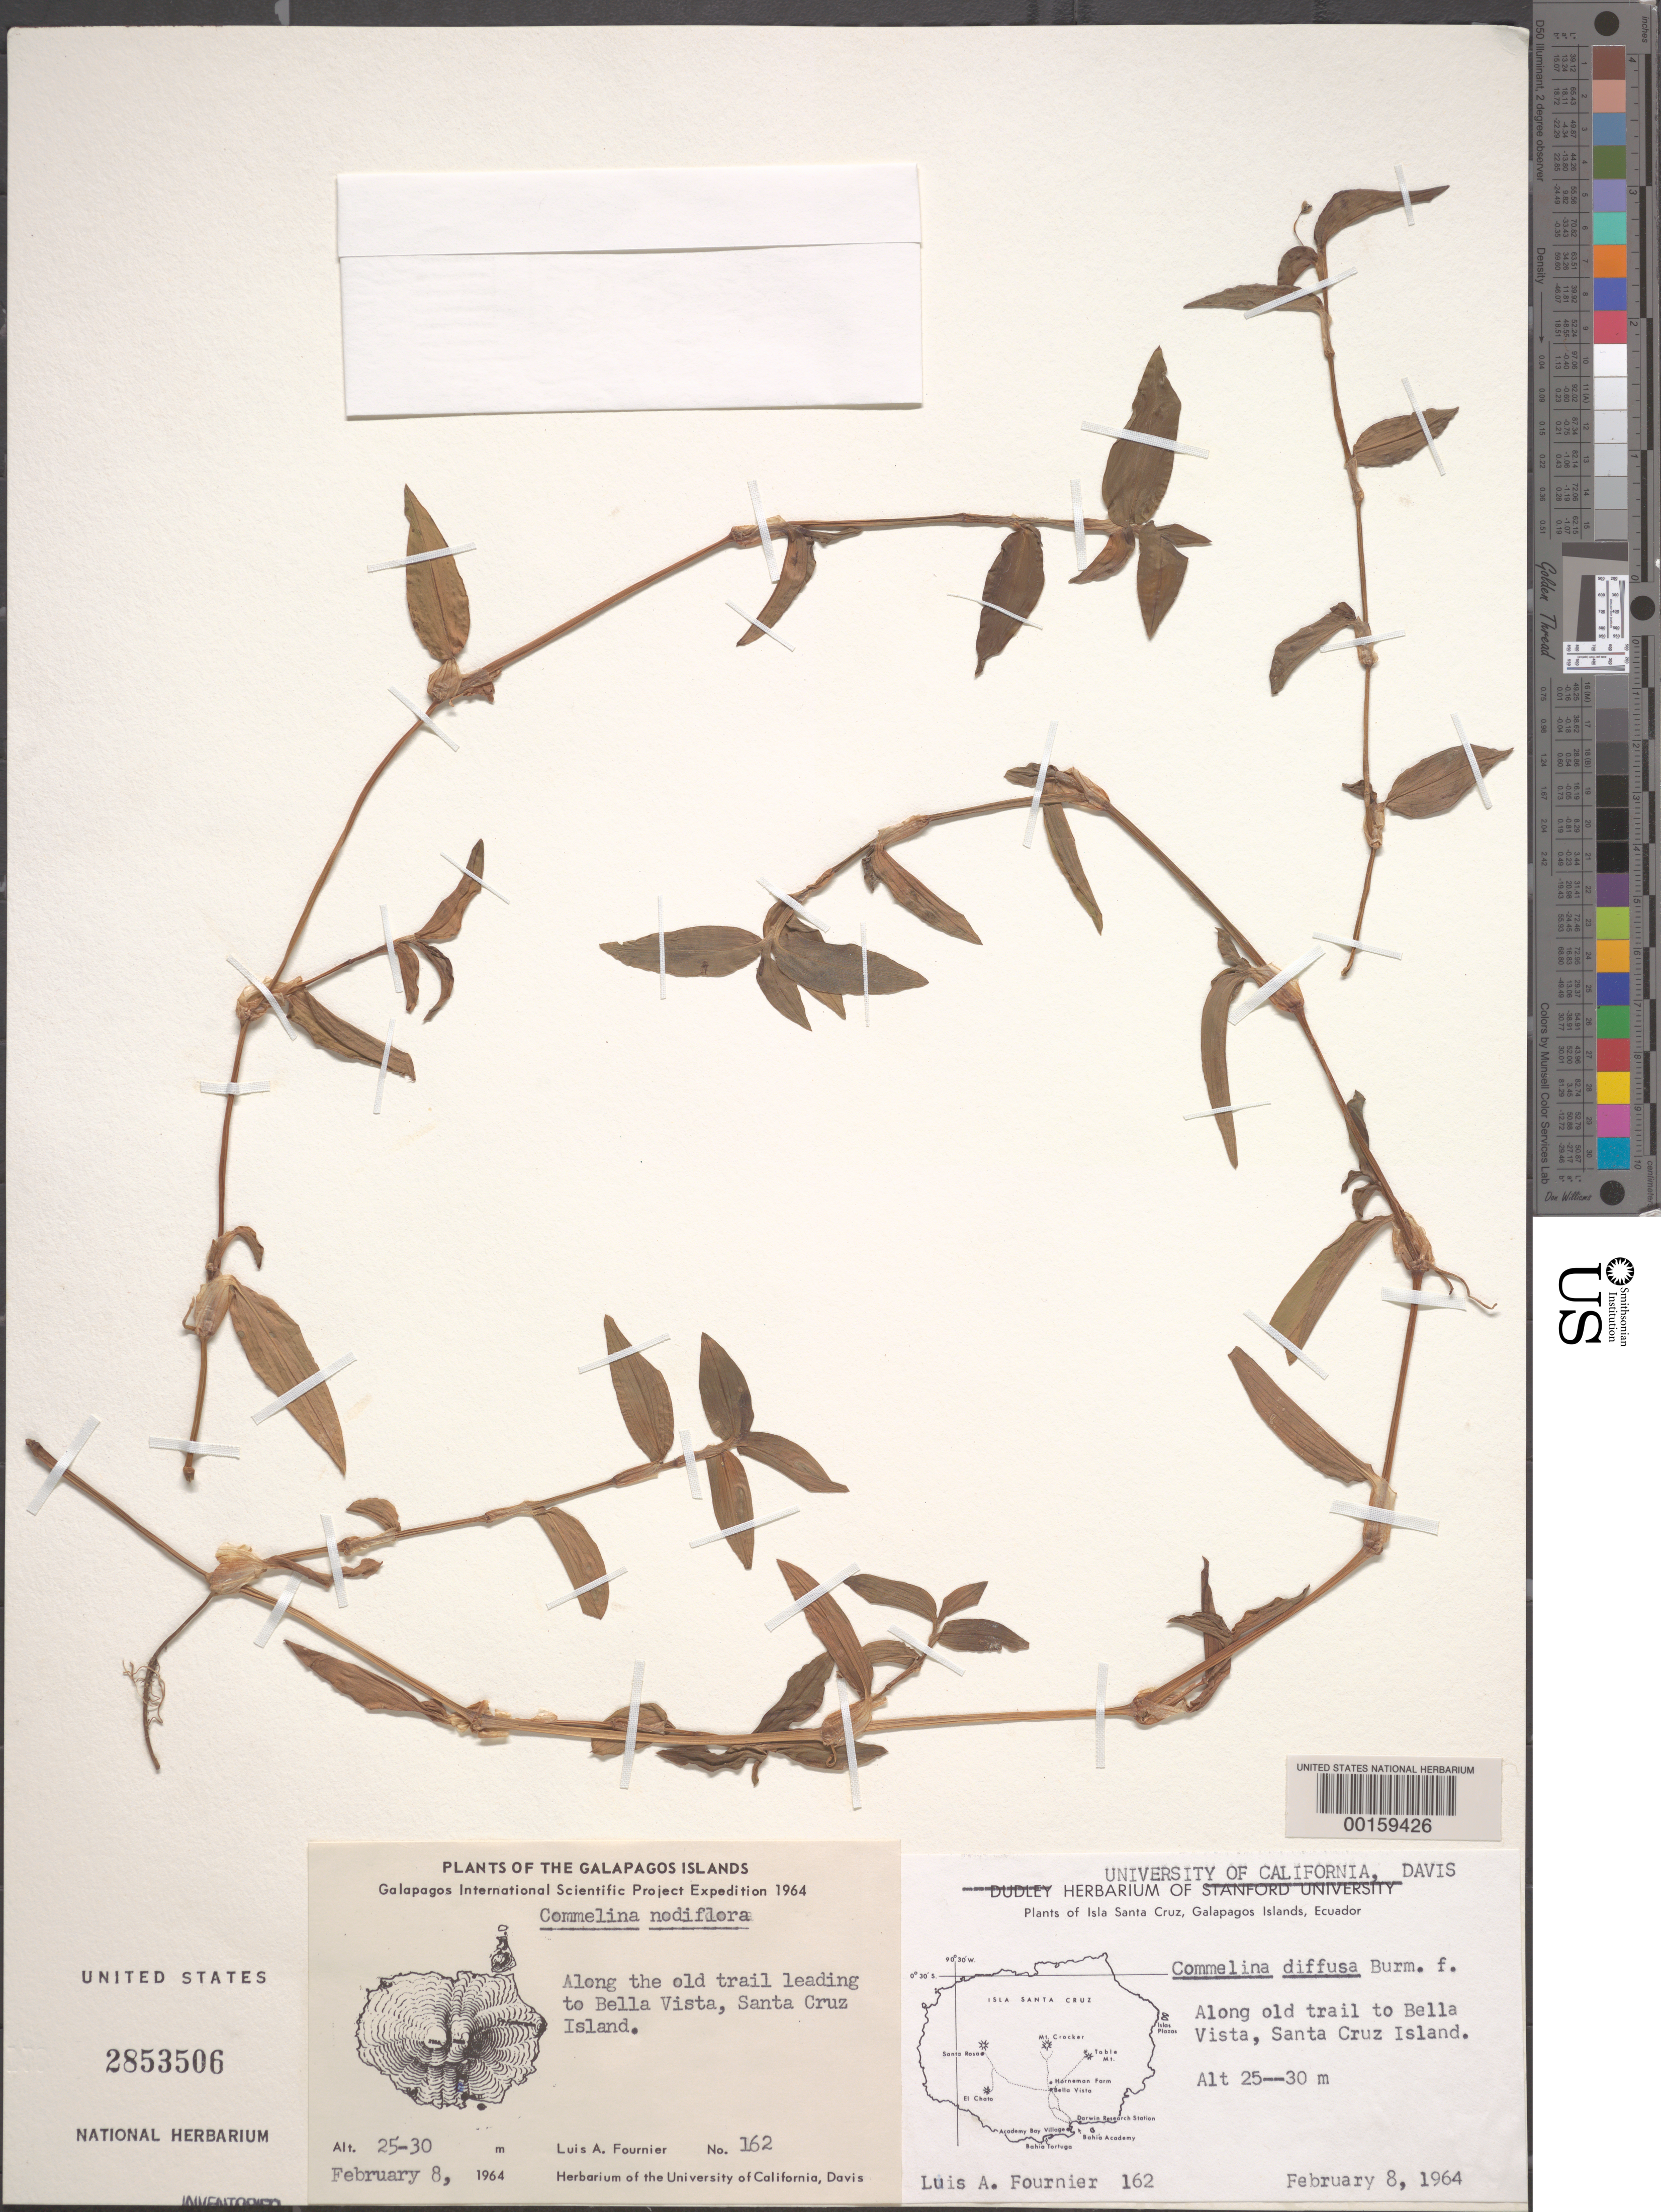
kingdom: Plantae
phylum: Tracheophyta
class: Liliopsida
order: Commelinales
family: Commelinaceae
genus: Commelina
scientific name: Commelina diffusa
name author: Burm. f.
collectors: L. A. Fournier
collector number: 162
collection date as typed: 08 Feb 1964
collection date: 1964-02-08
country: Ecuador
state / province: Colón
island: Santa Cruz [Indefatigable, Chaves]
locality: towards Bella Vista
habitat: Trailside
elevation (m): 25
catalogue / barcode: US 2853506